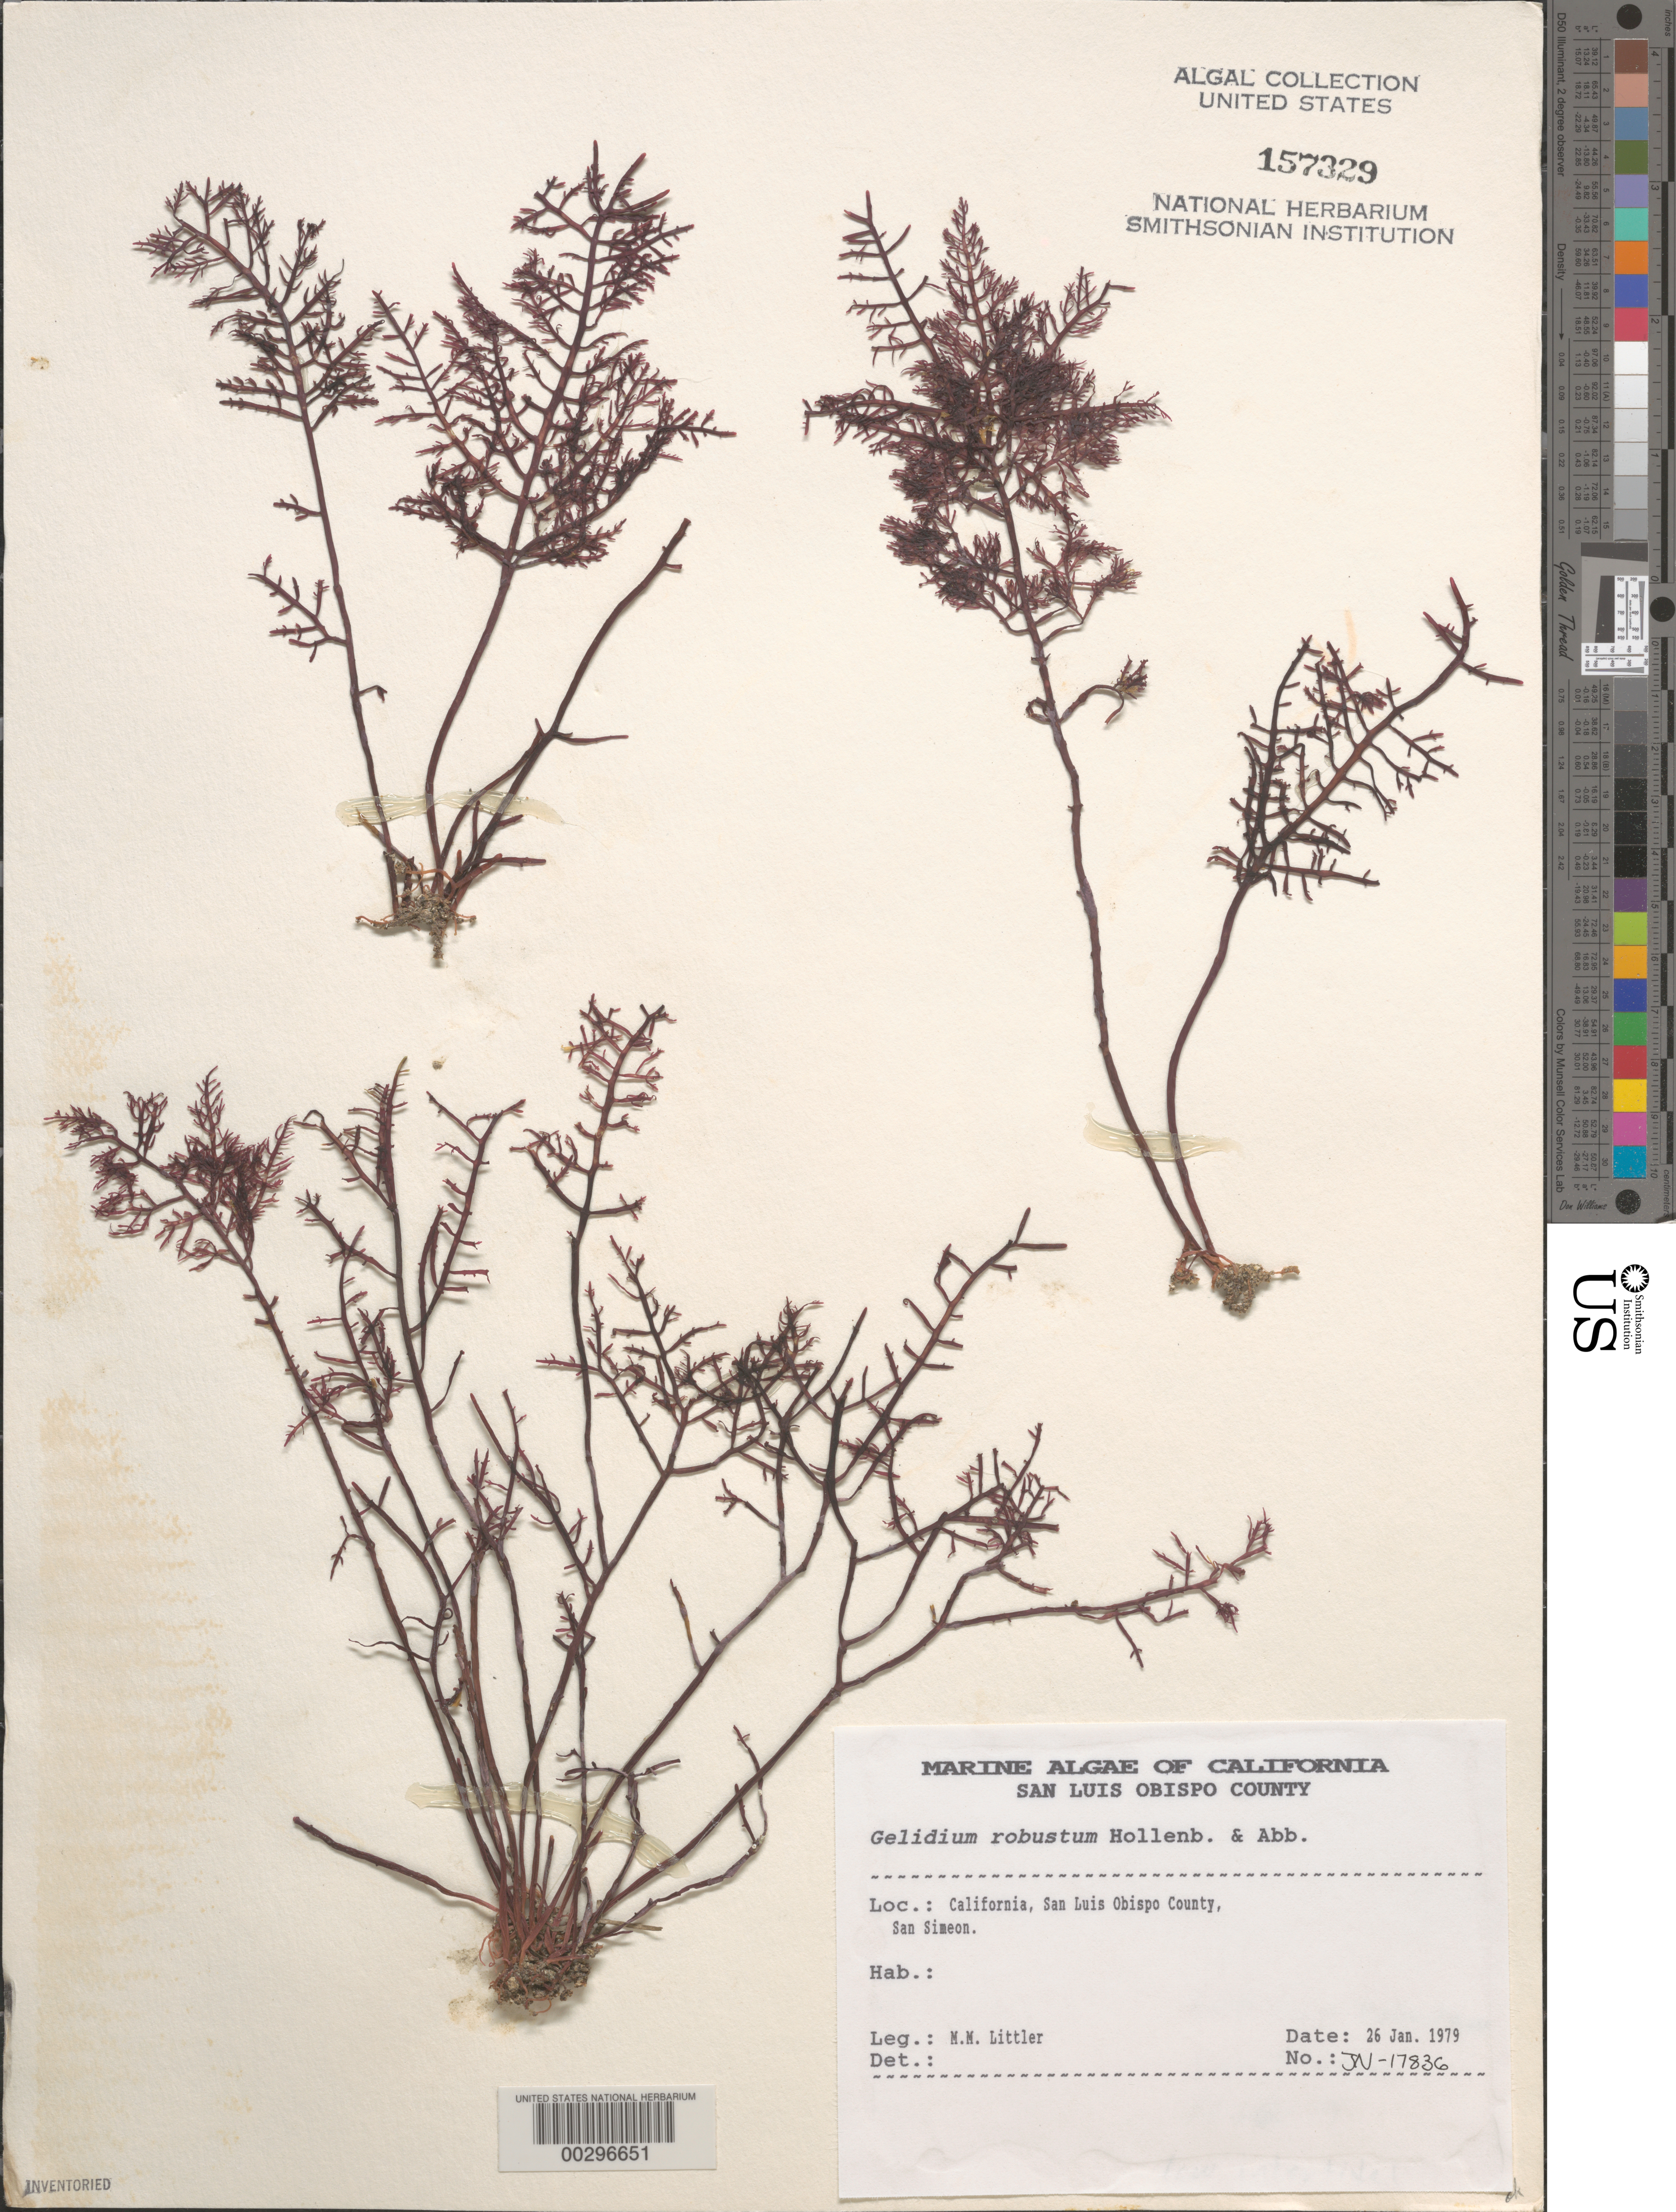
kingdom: Plantae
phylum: Rhodophyta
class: Florideophyceae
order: Gelidiales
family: Gelidiaceae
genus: Gelidium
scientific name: Gelidium robustum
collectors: M. M. Littler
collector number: Jn-17836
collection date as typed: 26 Jan 1979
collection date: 1979-01-26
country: United States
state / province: California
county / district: San Luis Obispo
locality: San Simeon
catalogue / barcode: US 157329